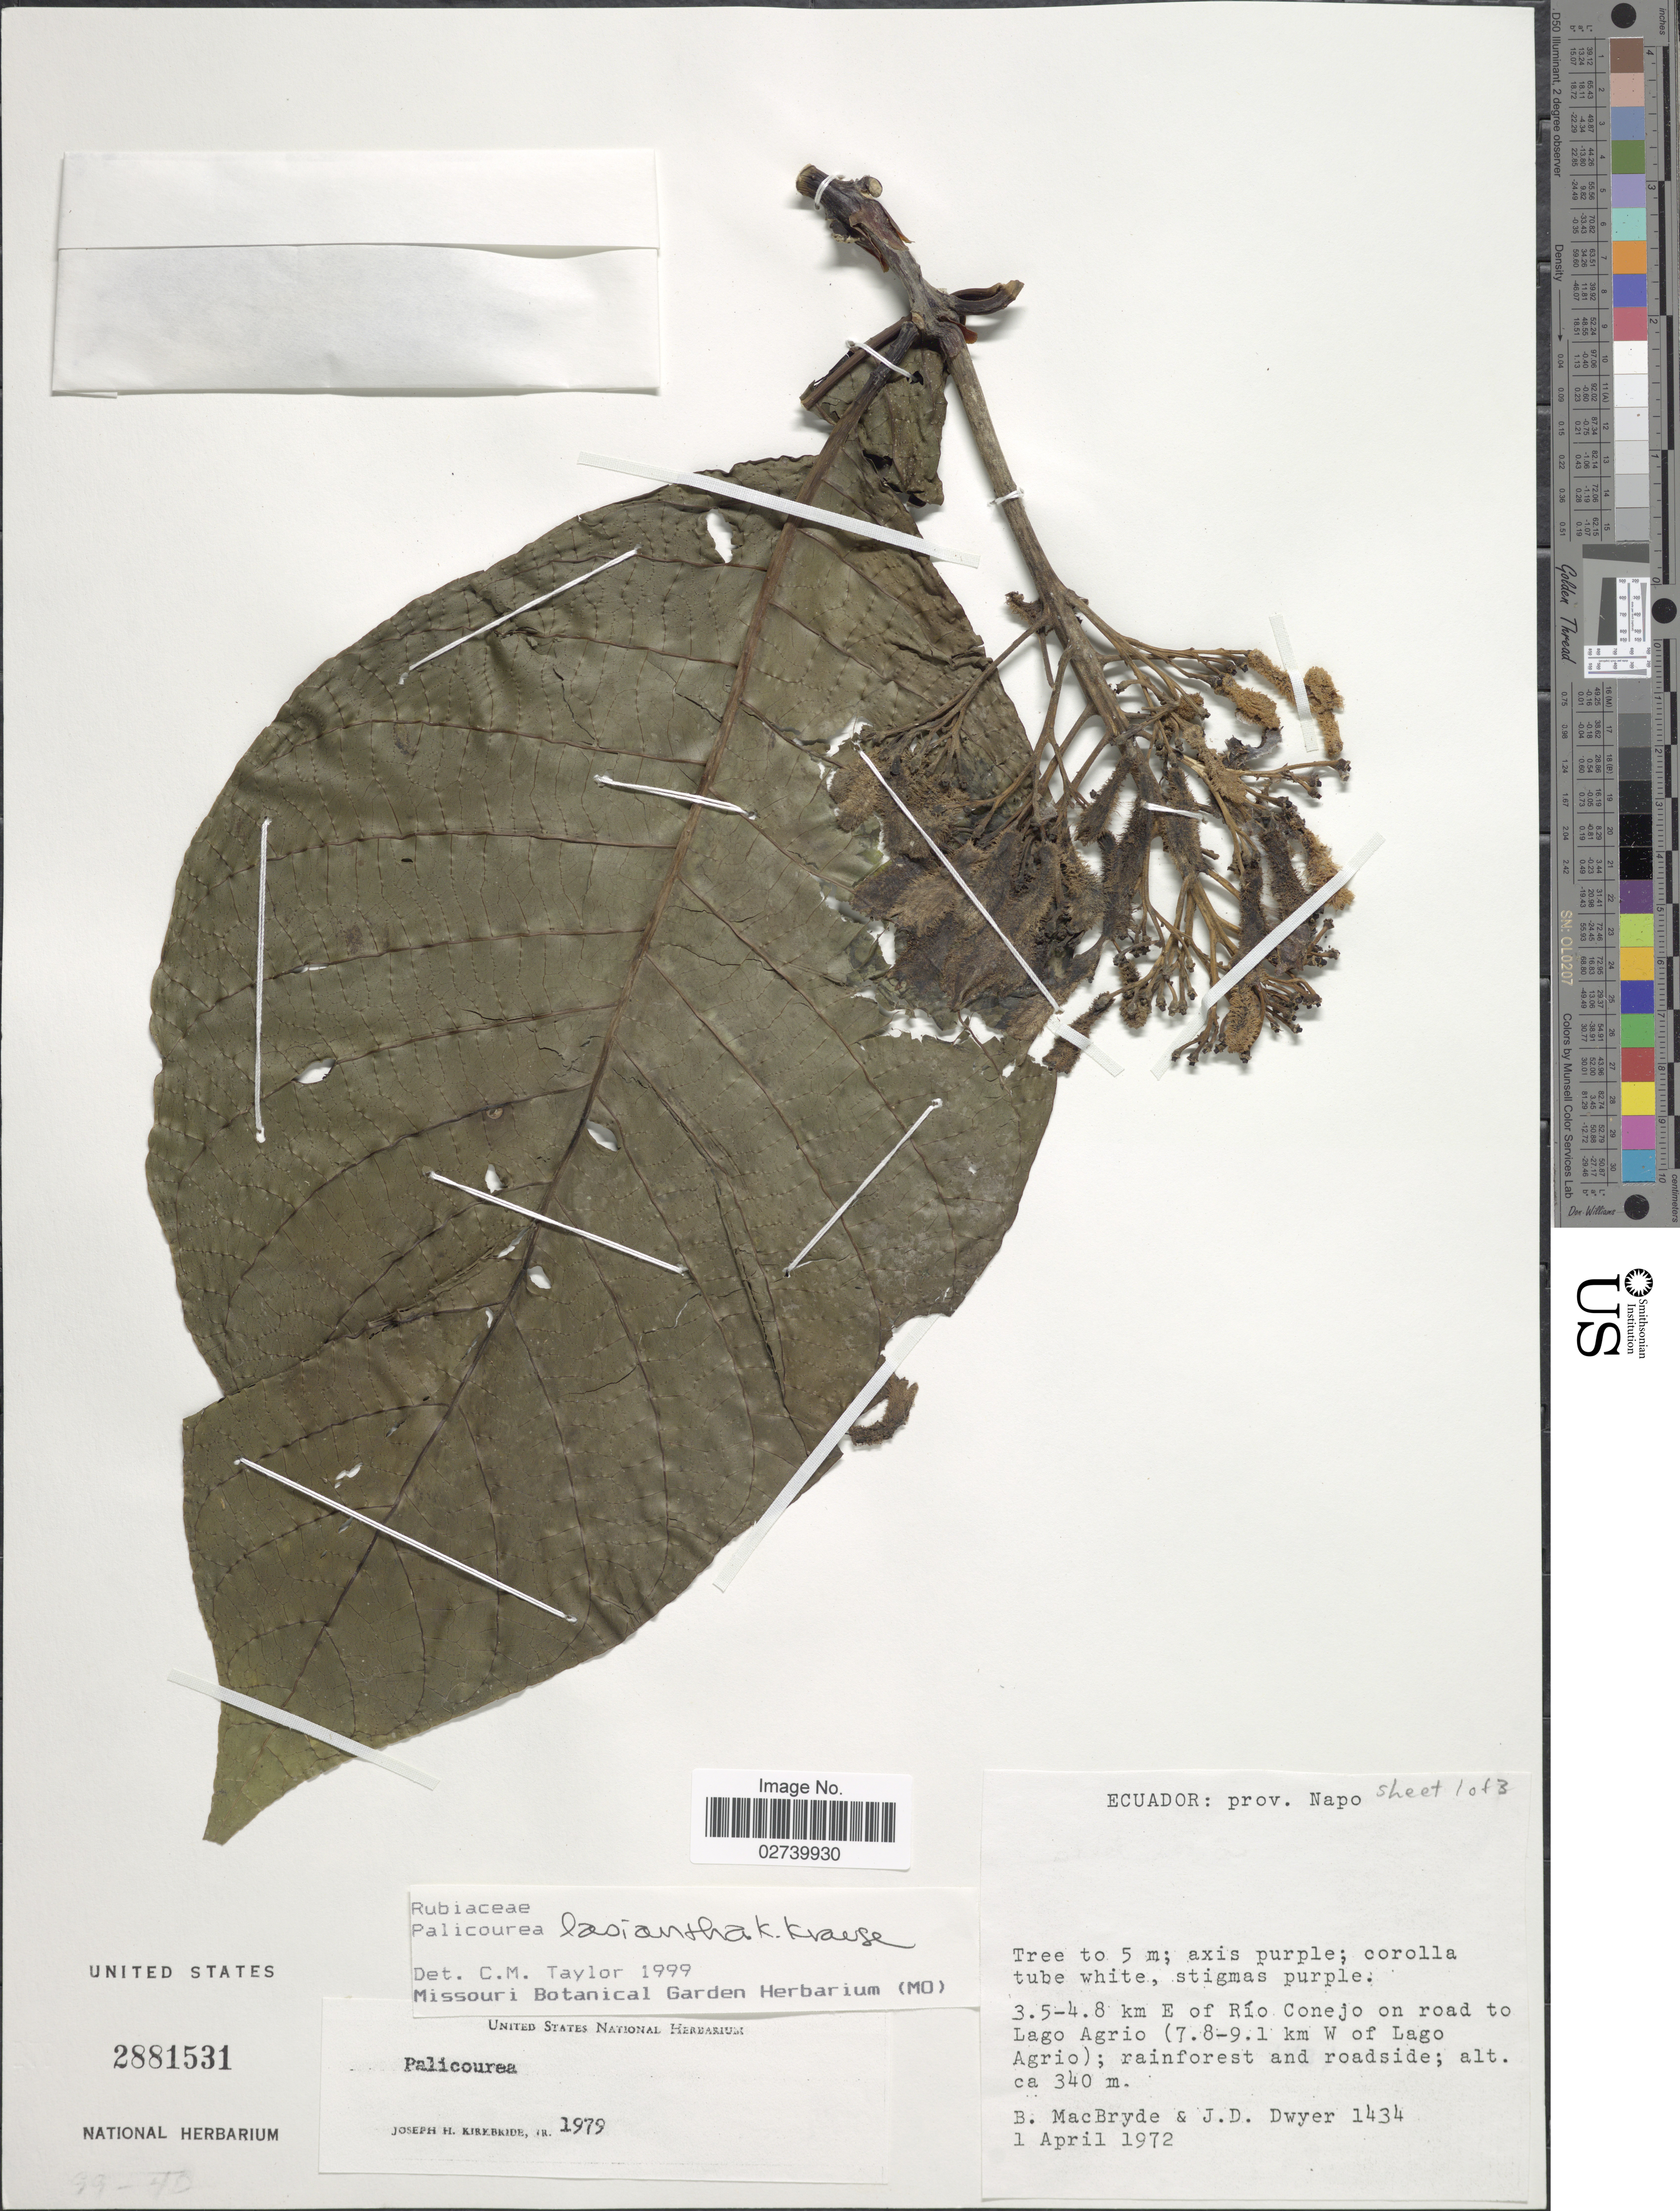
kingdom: Plantae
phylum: Tracheophyta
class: Magnoliopsida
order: Gentianales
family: Rubiaceae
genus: Palicourea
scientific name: Palicourea lasiantha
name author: Krause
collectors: B. MacBryde & J. D. Dwyer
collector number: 1434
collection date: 1972-04-01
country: Ecuador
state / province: Napo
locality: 3.5-4.8 km E of Río Conejo on road to Lago Agrio (7.8-9.1 km W of Lago Agrio)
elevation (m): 340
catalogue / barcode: US 2881531